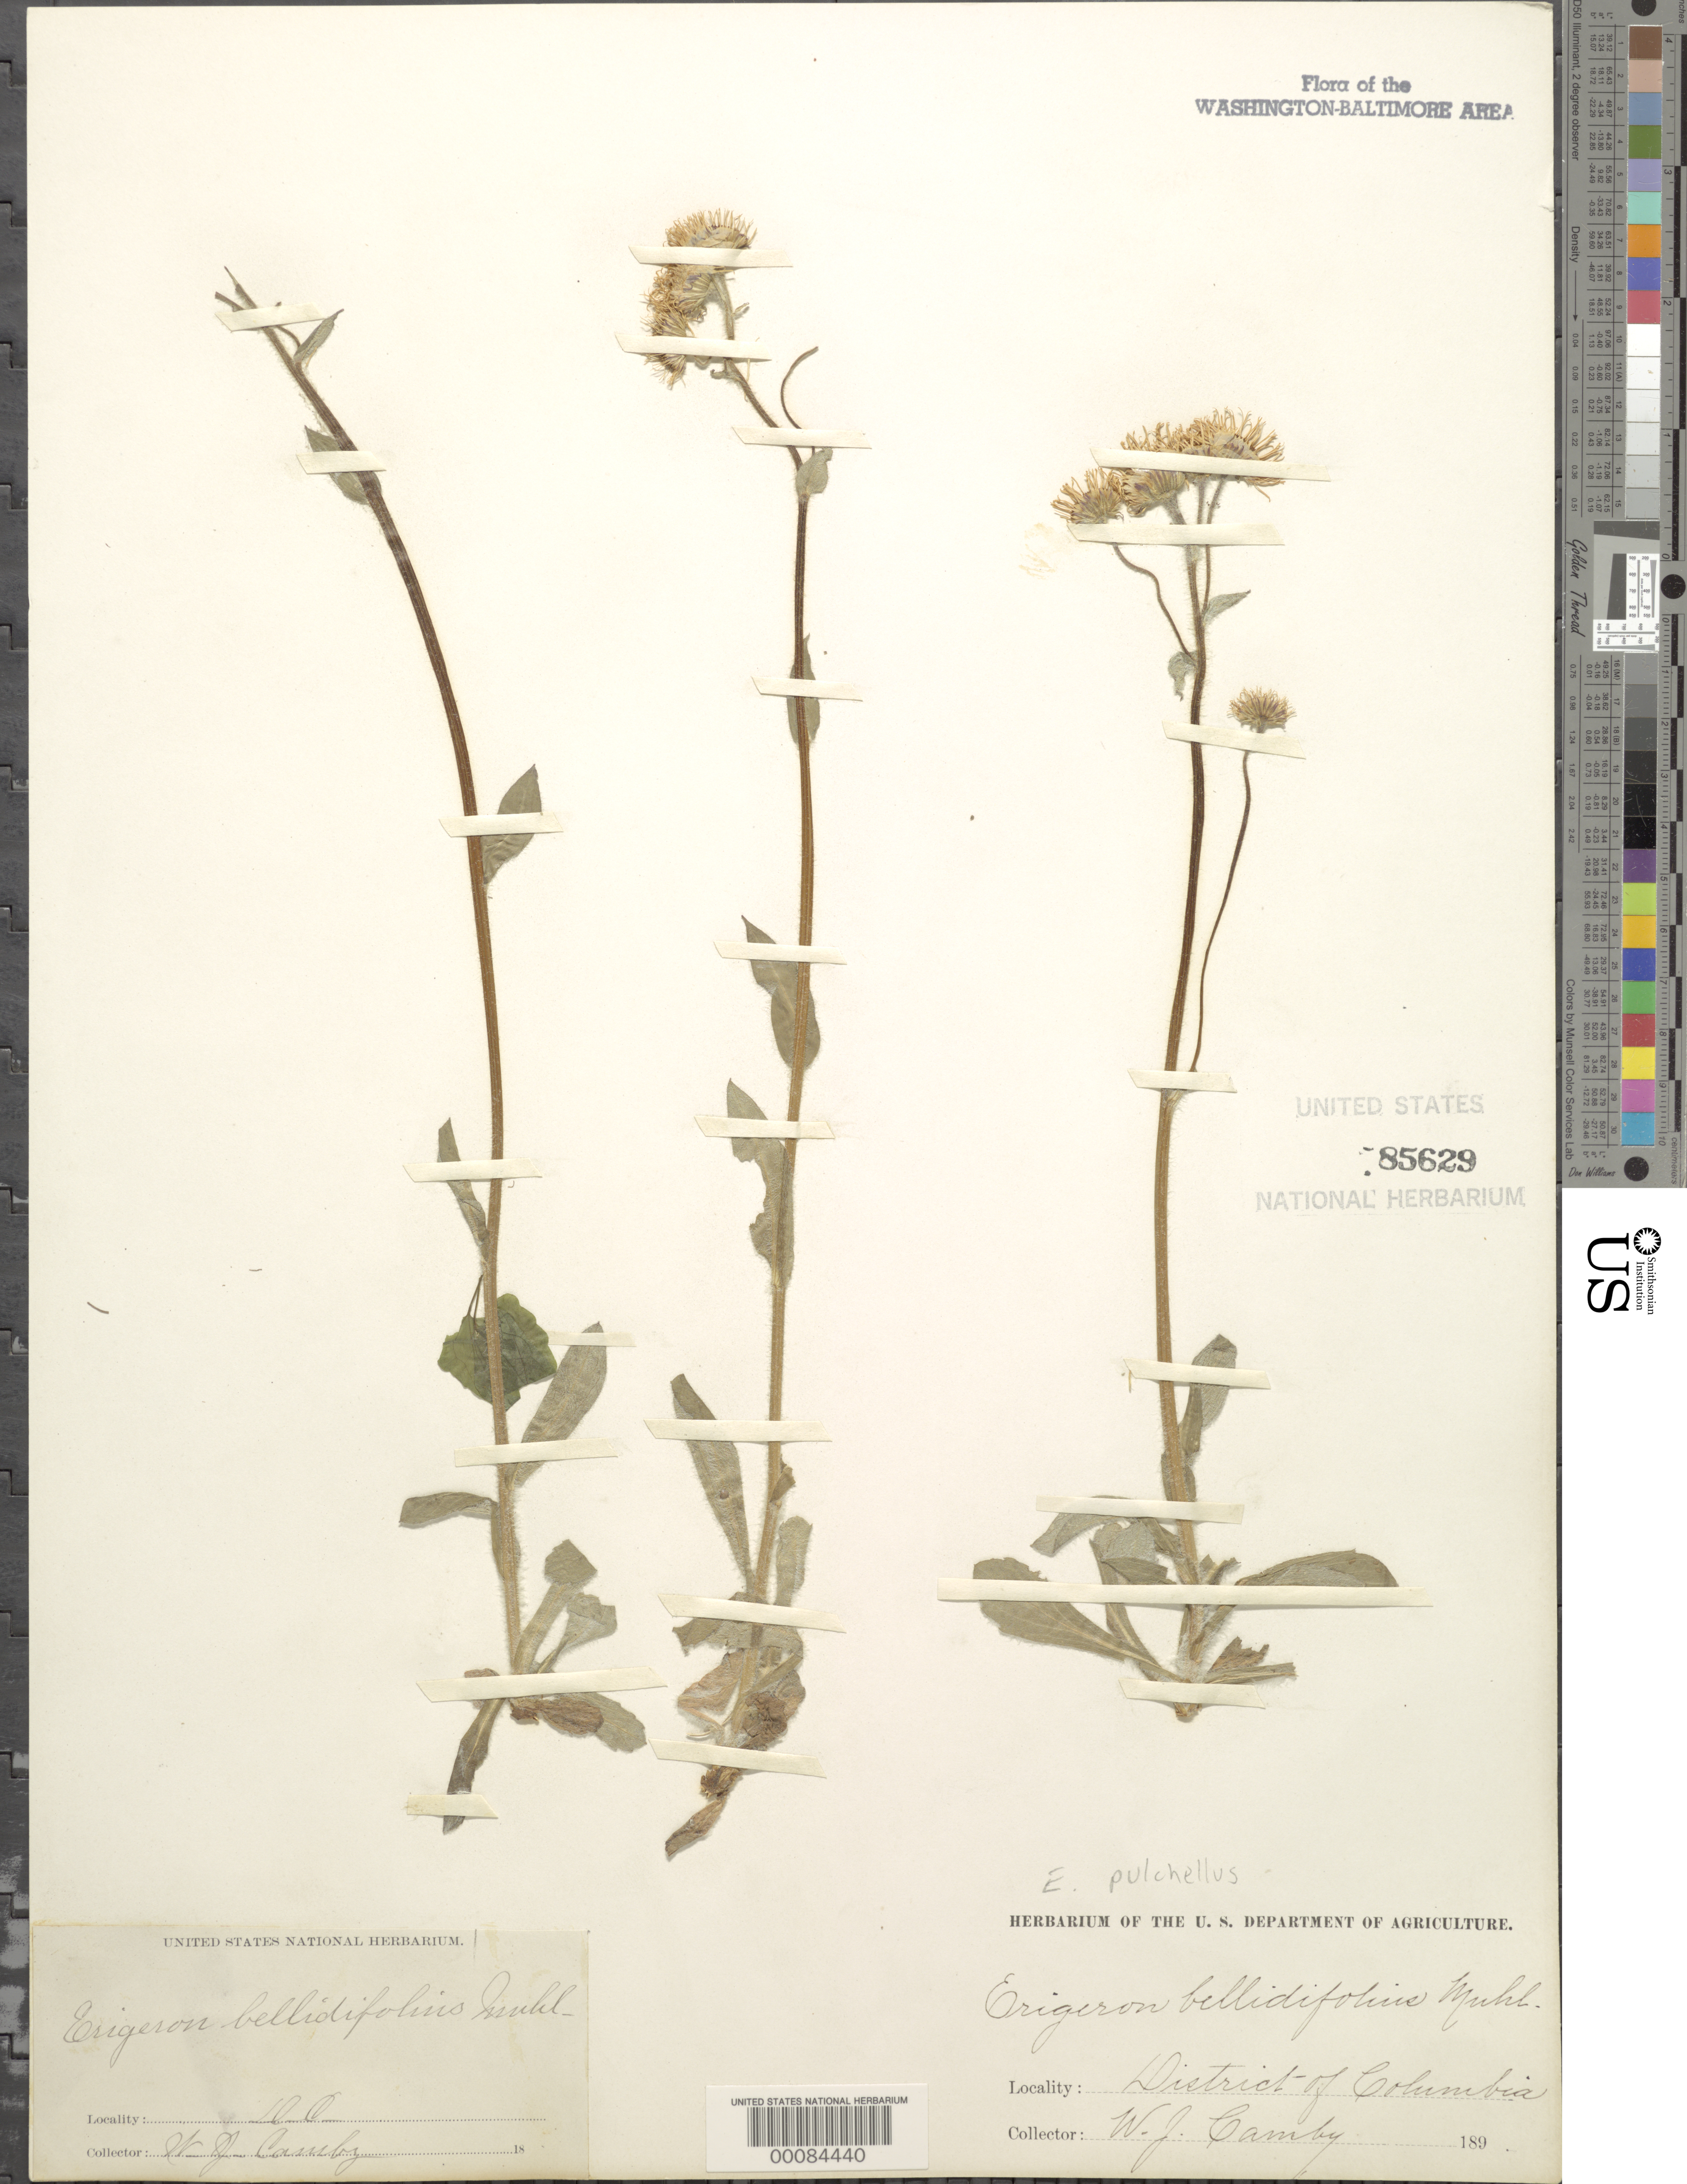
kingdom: Plantae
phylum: Tracheophyta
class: Magnoliopsida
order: Asterales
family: Asteraceae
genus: Erigeron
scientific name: Erigeron pulchellus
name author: Michx.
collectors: W. Canby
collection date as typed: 1890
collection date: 1890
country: United States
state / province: District of Columbia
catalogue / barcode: US 85629